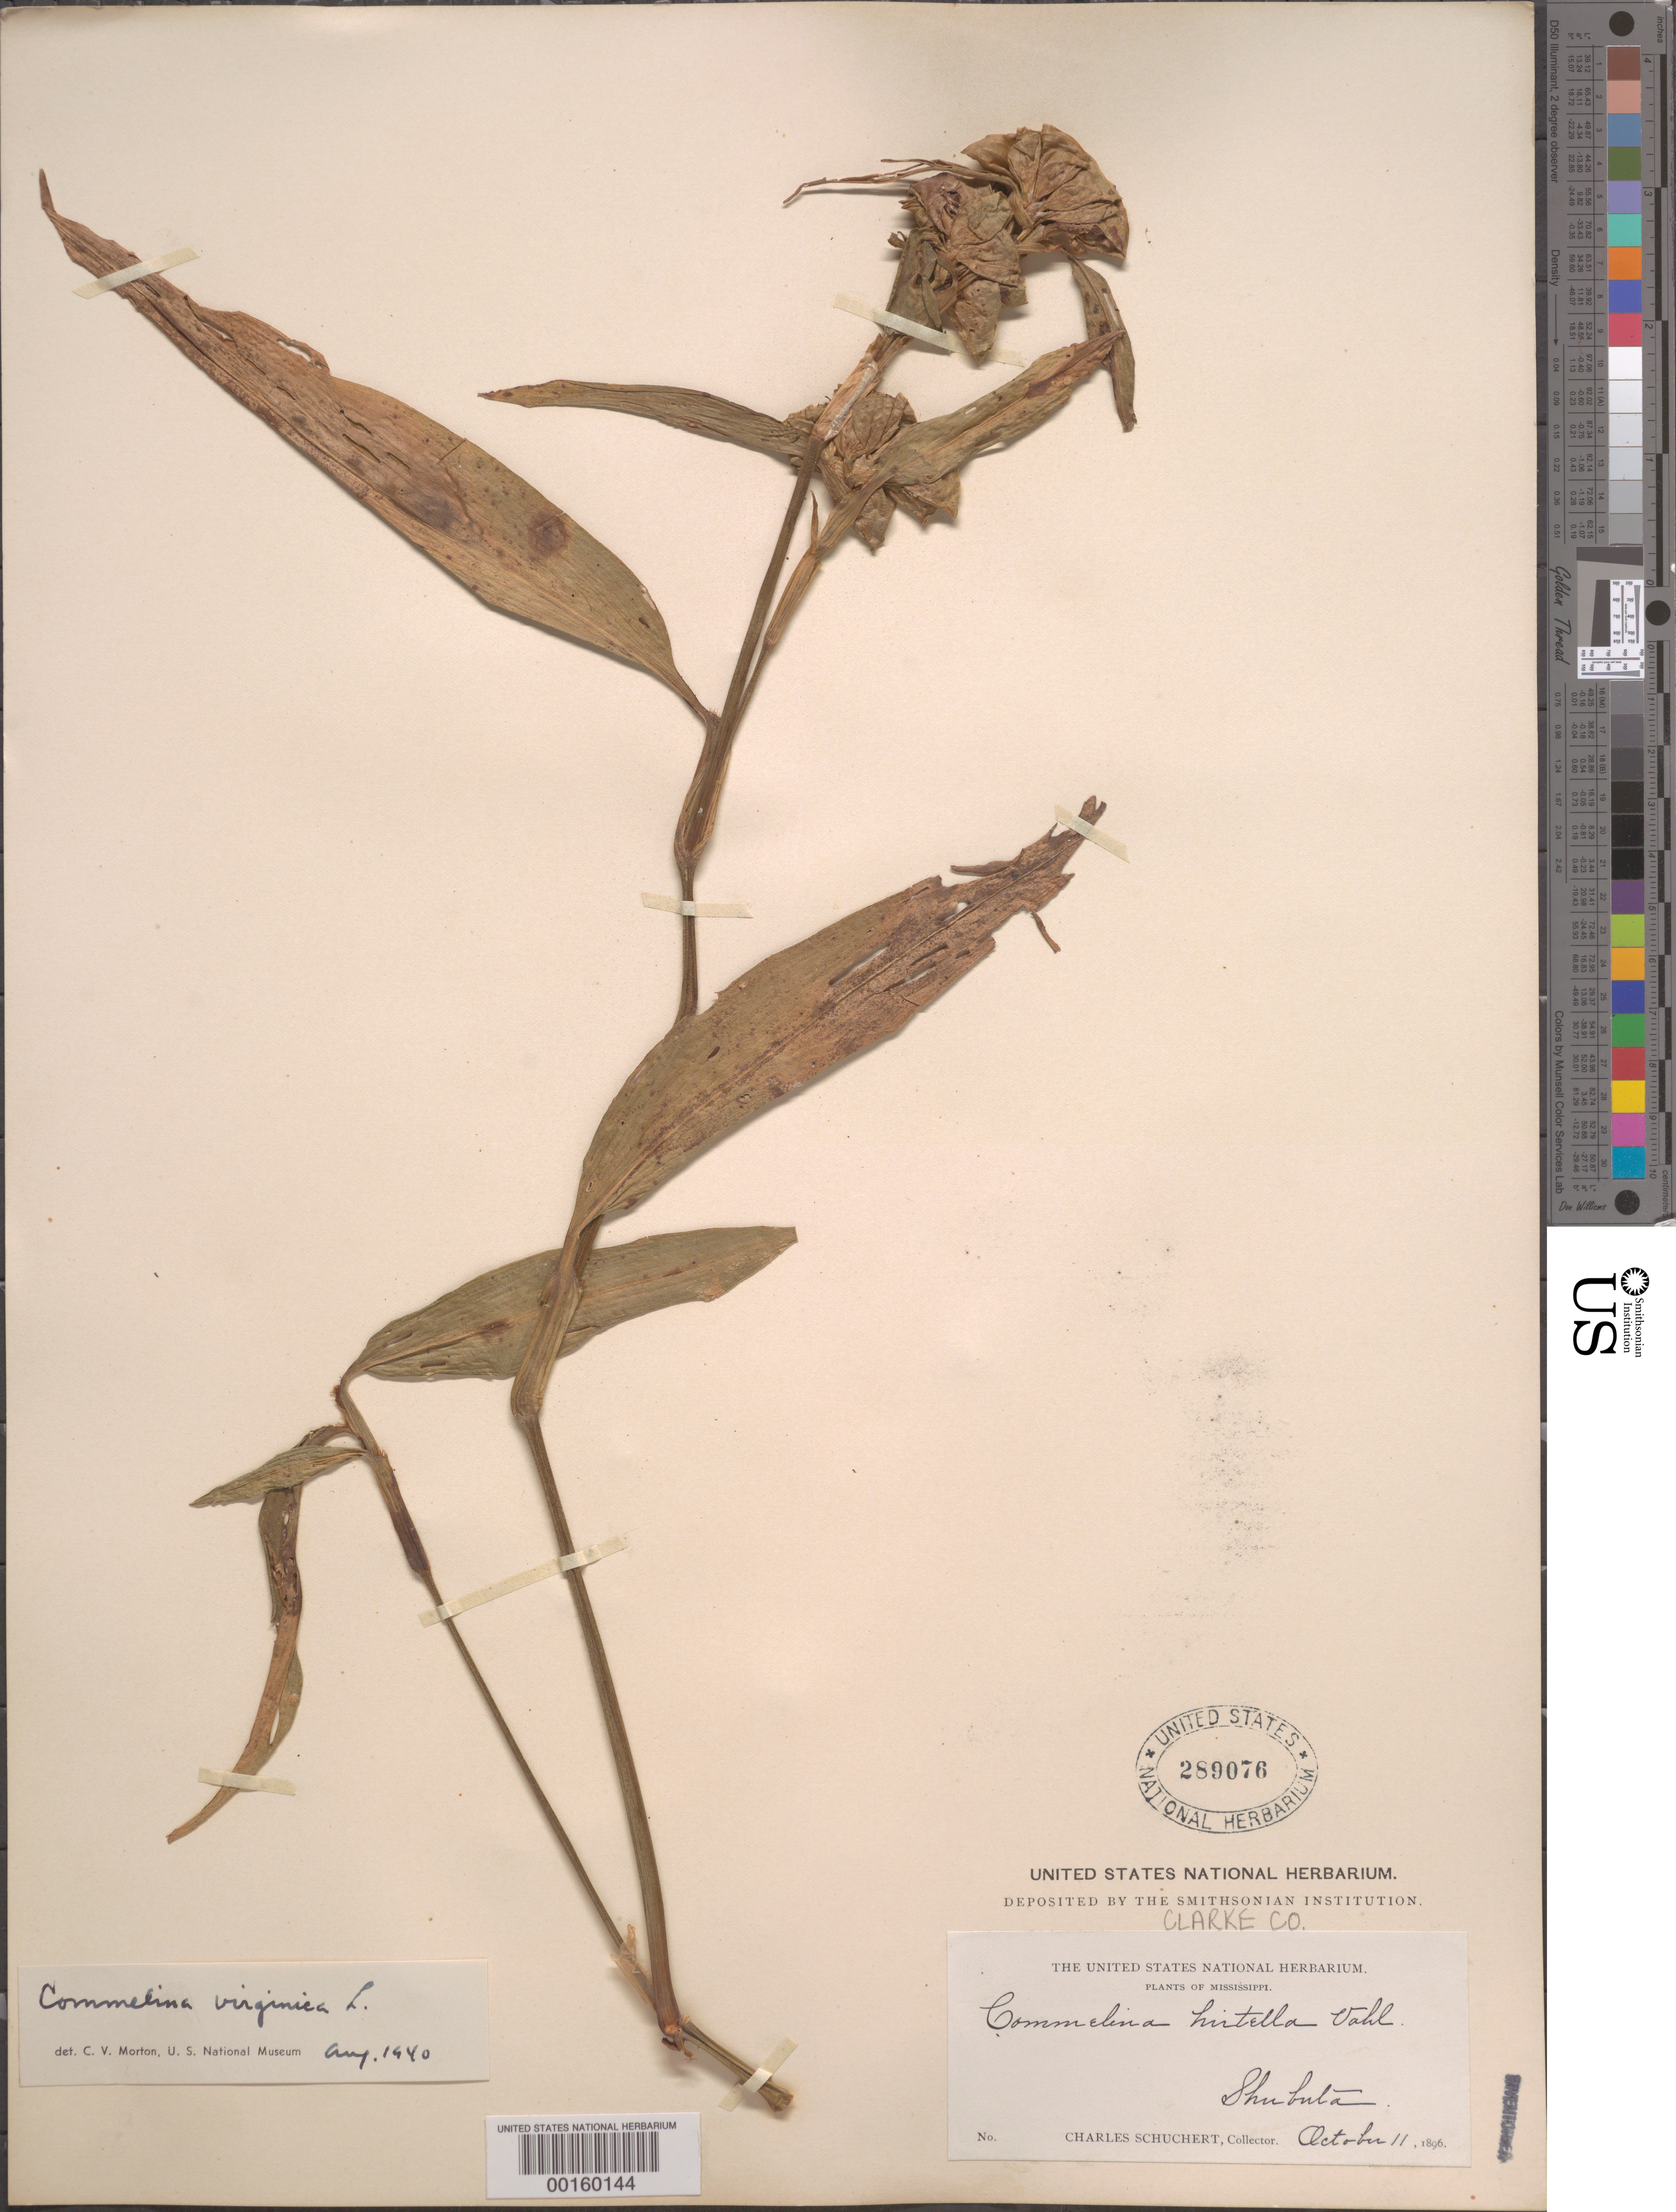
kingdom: Plantae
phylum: Tracheophyta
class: Liliopsida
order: Commelinales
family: Commelinaceae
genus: Commelina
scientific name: Commelina virginica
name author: L.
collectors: C. Schuchert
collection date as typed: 11 Oct 1896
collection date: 1896-10-11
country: United States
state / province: Mississippi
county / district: Clarke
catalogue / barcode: US 289076